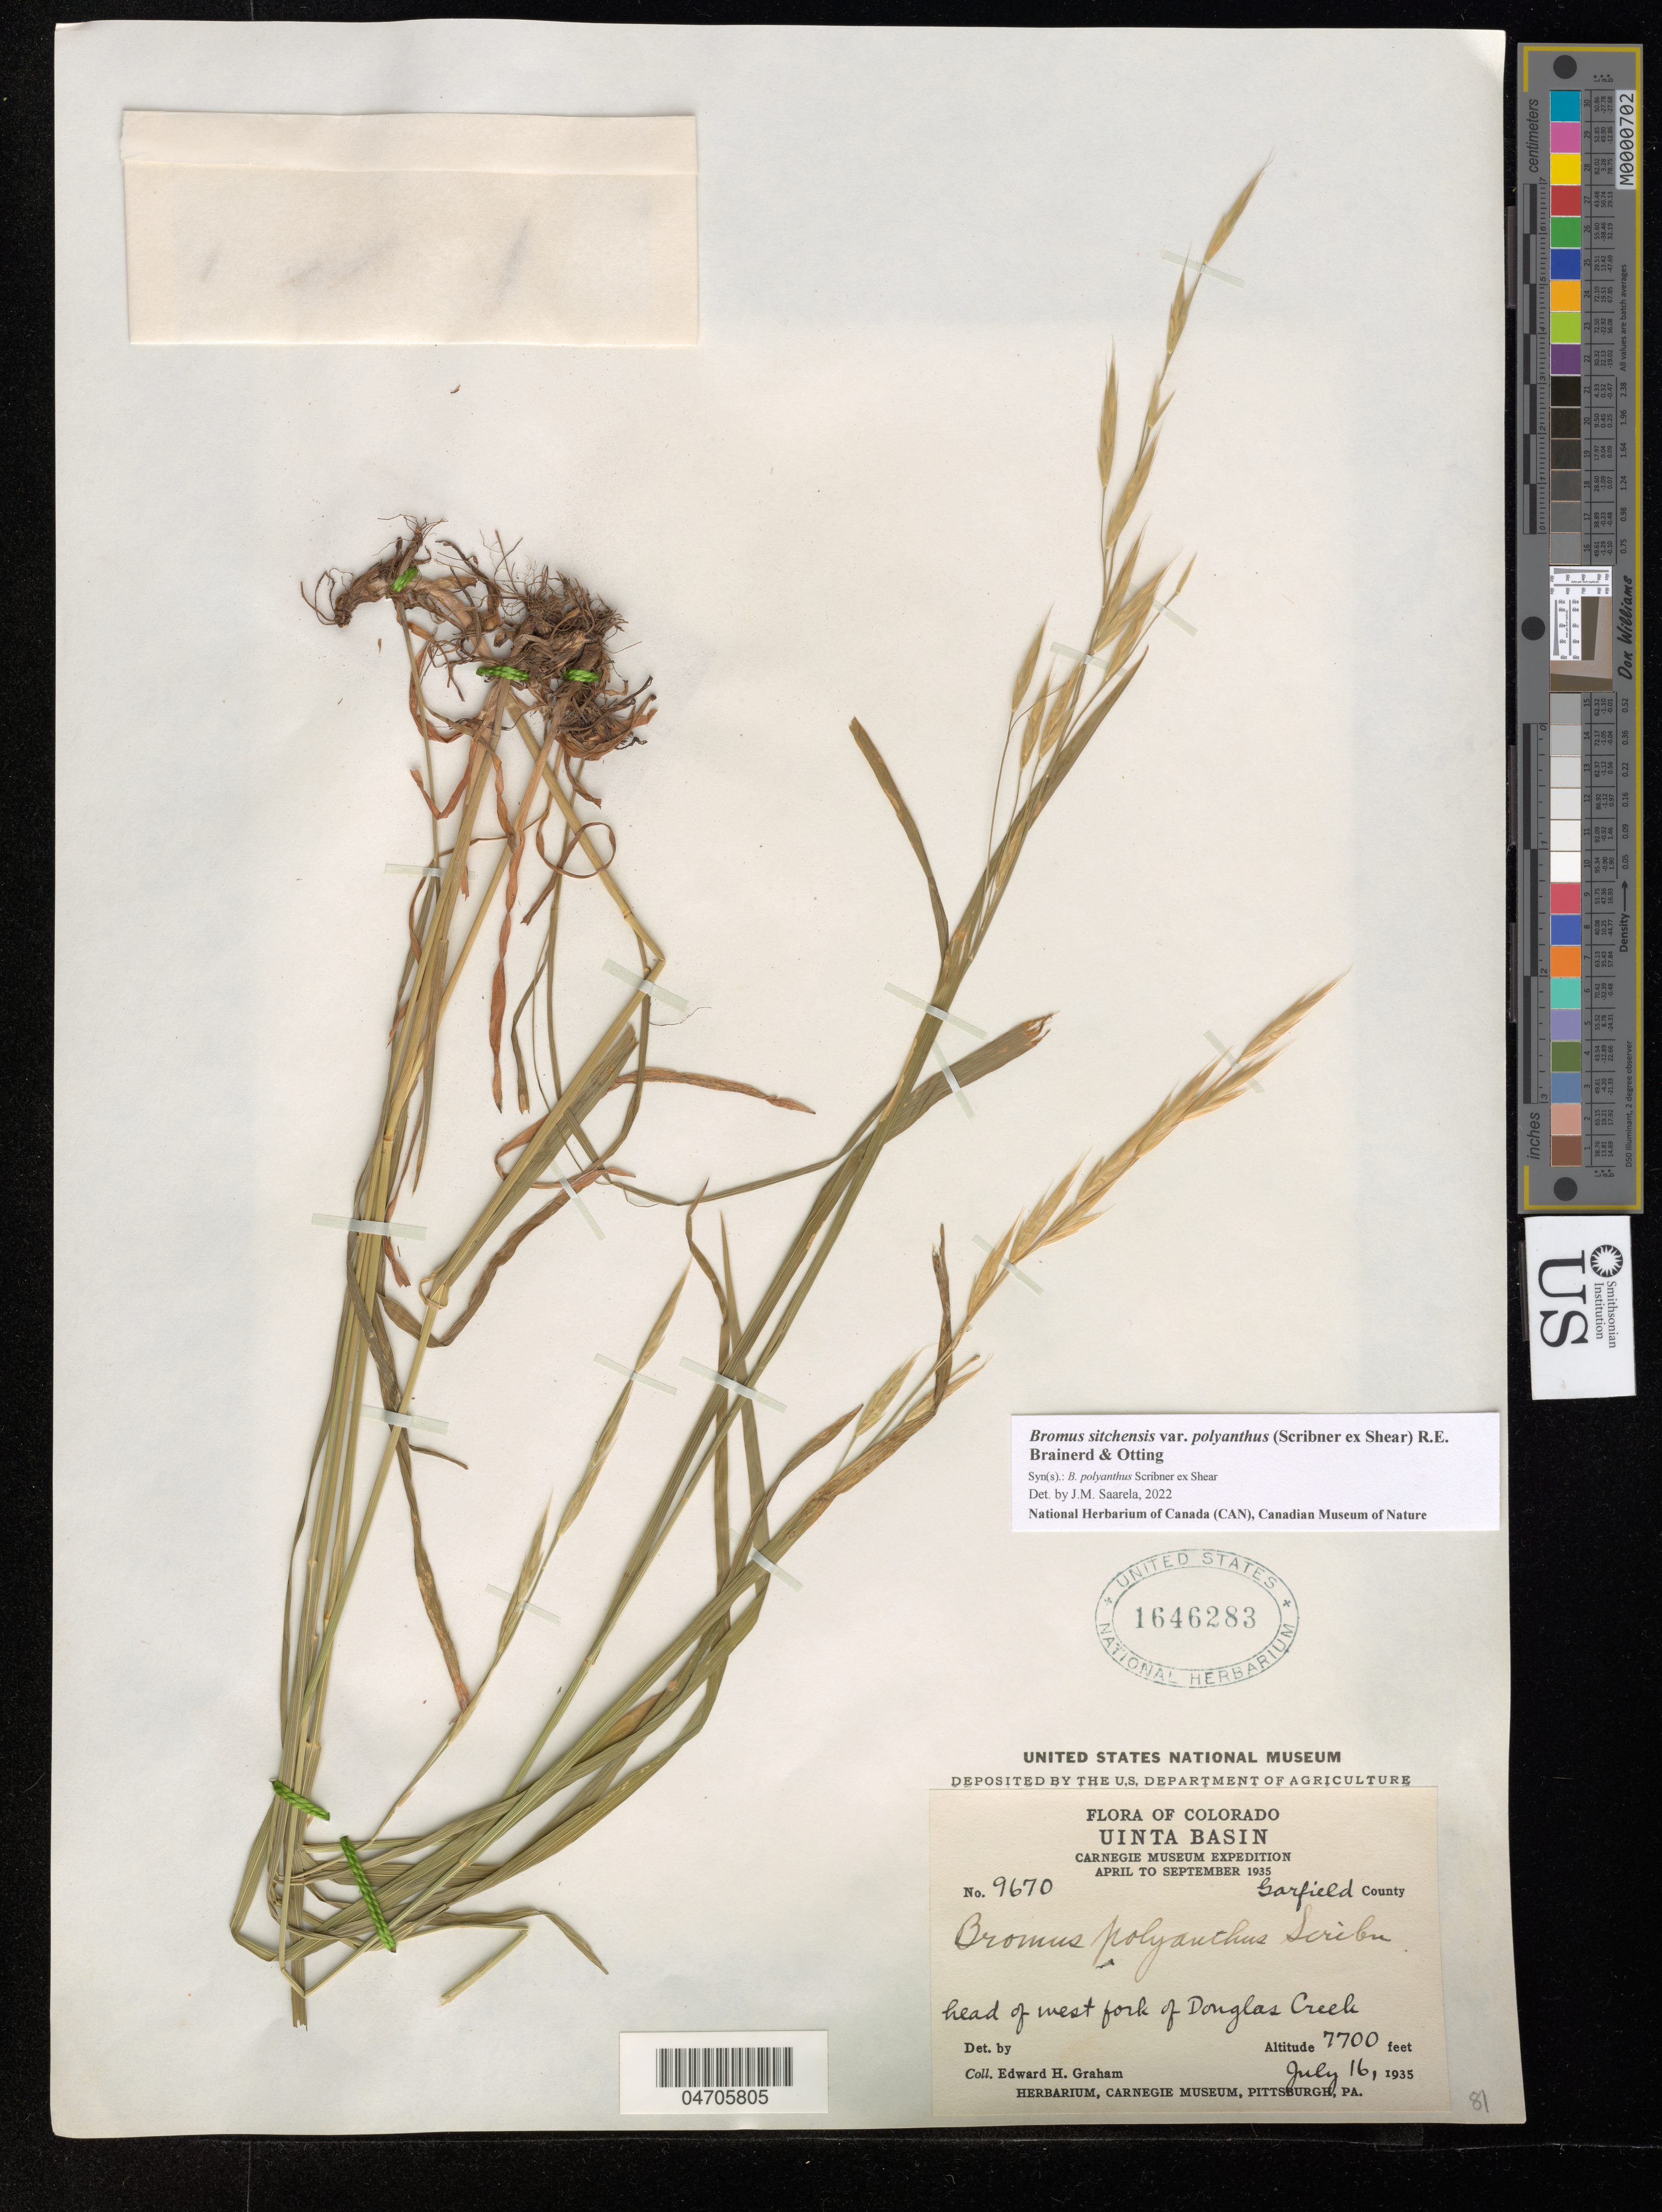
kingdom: Plantae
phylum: Tracheophyta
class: Liliopsida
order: Poales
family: Poaceae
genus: Bromus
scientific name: Bromus sitchensis var. polyanthus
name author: (Scribn. ex Shear) R.E. Brainerd & Otting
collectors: E. H. Graham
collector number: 9670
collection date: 1935-07-16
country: United States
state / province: Colorado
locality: Uinta Basin. Carnegie Museum Expedition April to September 1935. Garfield County. Head of west fork of Douglas Creek.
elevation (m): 2347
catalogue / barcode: US 1646283